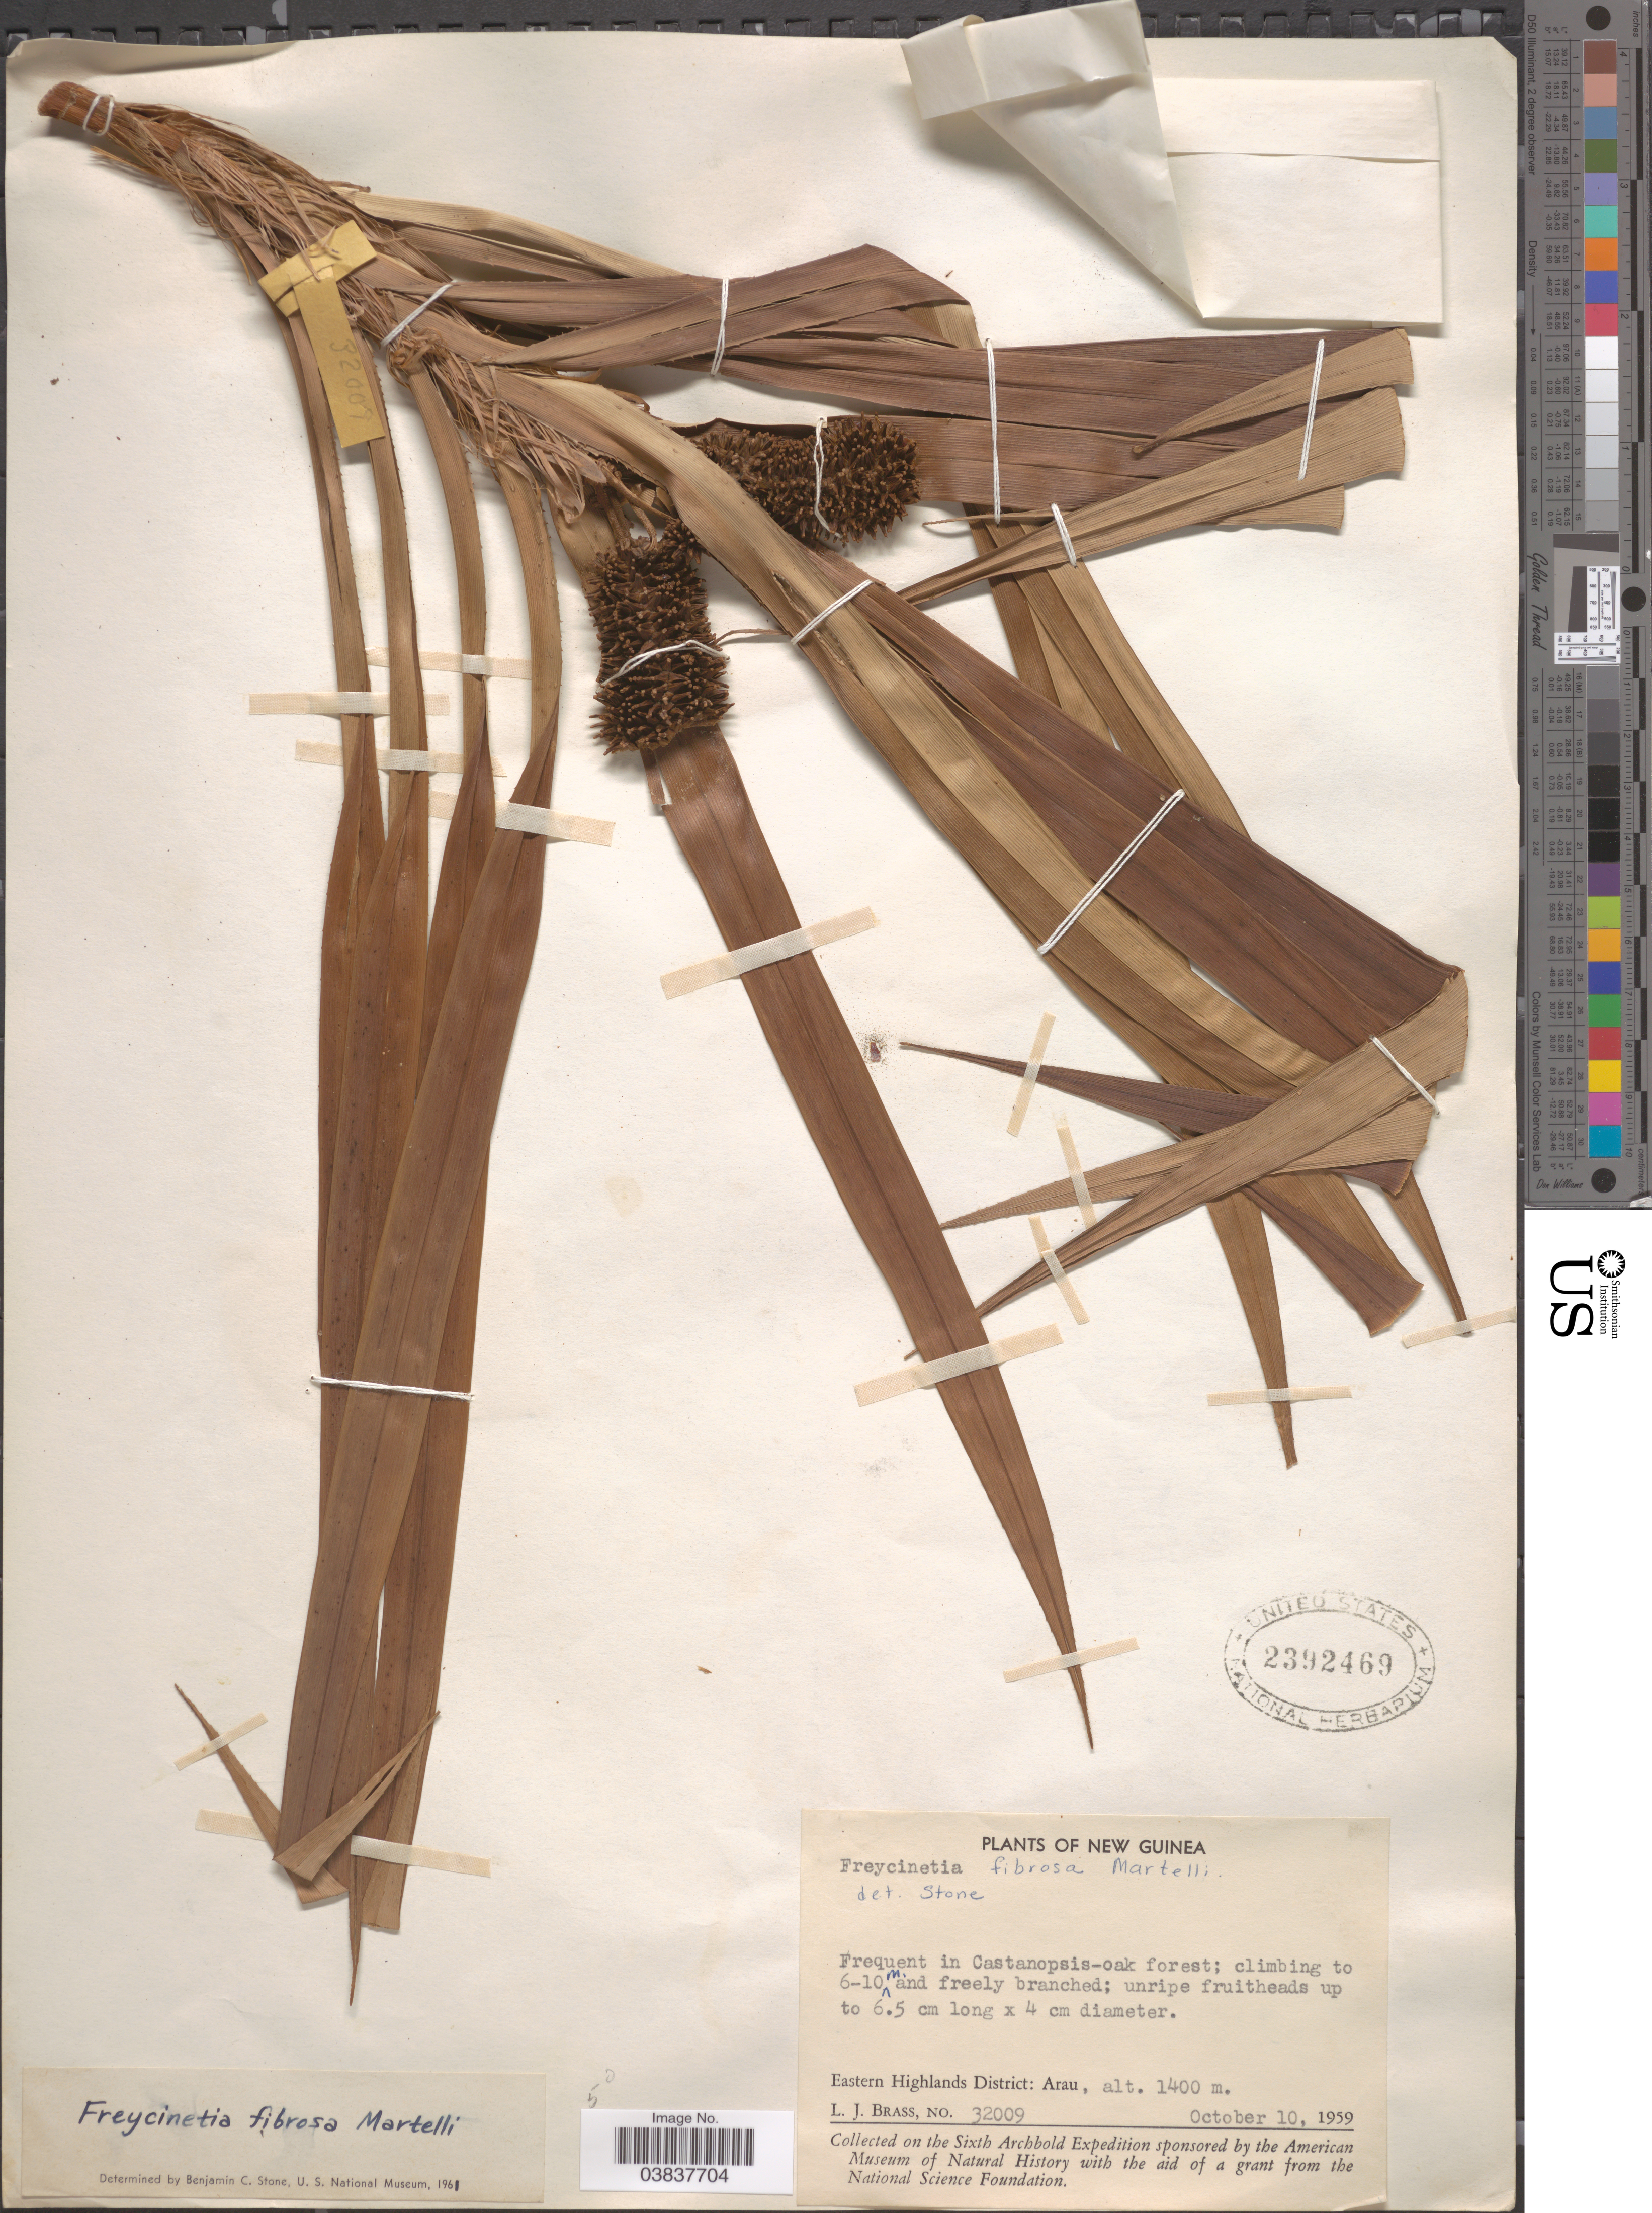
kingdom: Plantae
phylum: Tracheophyta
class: Liliopsida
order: Pandanales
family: Pandanaceae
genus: Freycinetia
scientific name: Freycinetia fibrosa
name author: Martelli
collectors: L. J. Brass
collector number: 32009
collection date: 1959-10-10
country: Papua New Guinea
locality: New Guinea. Eastern Highlands District: Arau.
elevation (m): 1400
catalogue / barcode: US 2392469